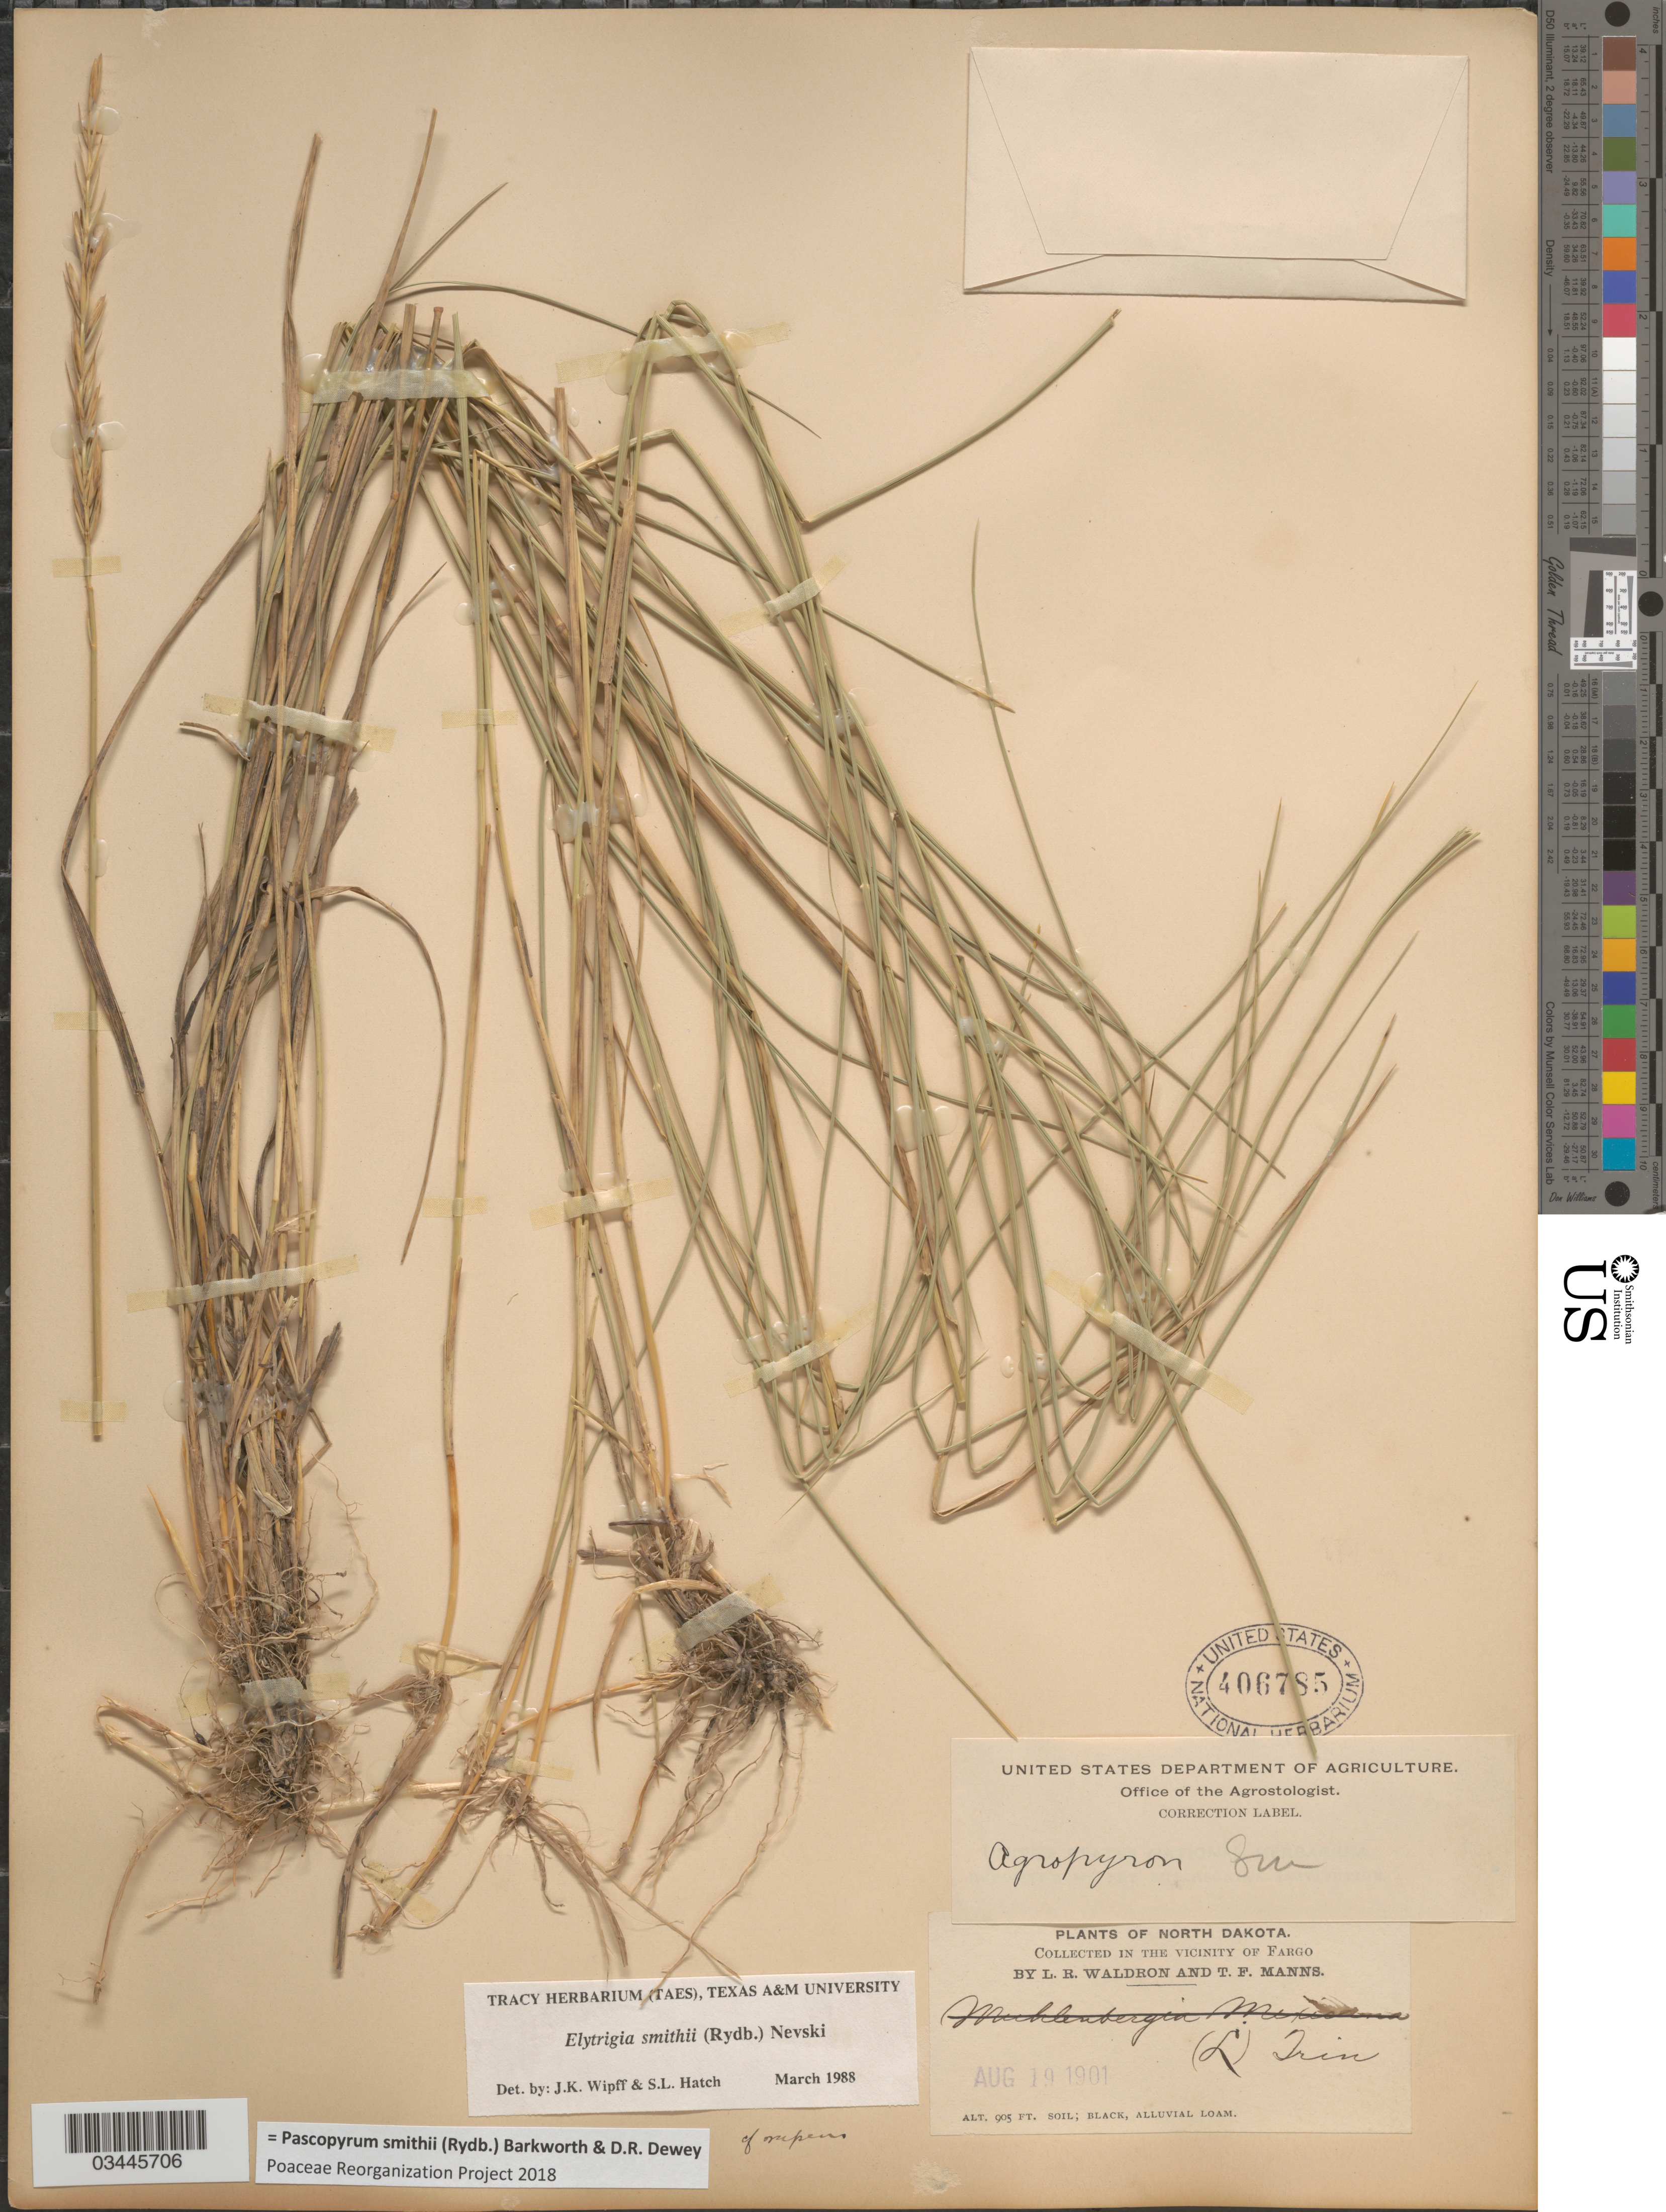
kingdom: Plantae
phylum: Tracheophyta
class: Liliopsida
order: Poales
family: Poaceae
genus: Pascopyrum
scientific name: Pascopyrum smithii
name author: (Rydb.) Barkworth & Dewey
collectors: L. Waldron & T. Manns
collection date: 1901-08-19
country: United States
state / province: North Dakota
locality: In the Vicinity of Fargo.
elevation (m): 276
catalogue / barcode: US 406785